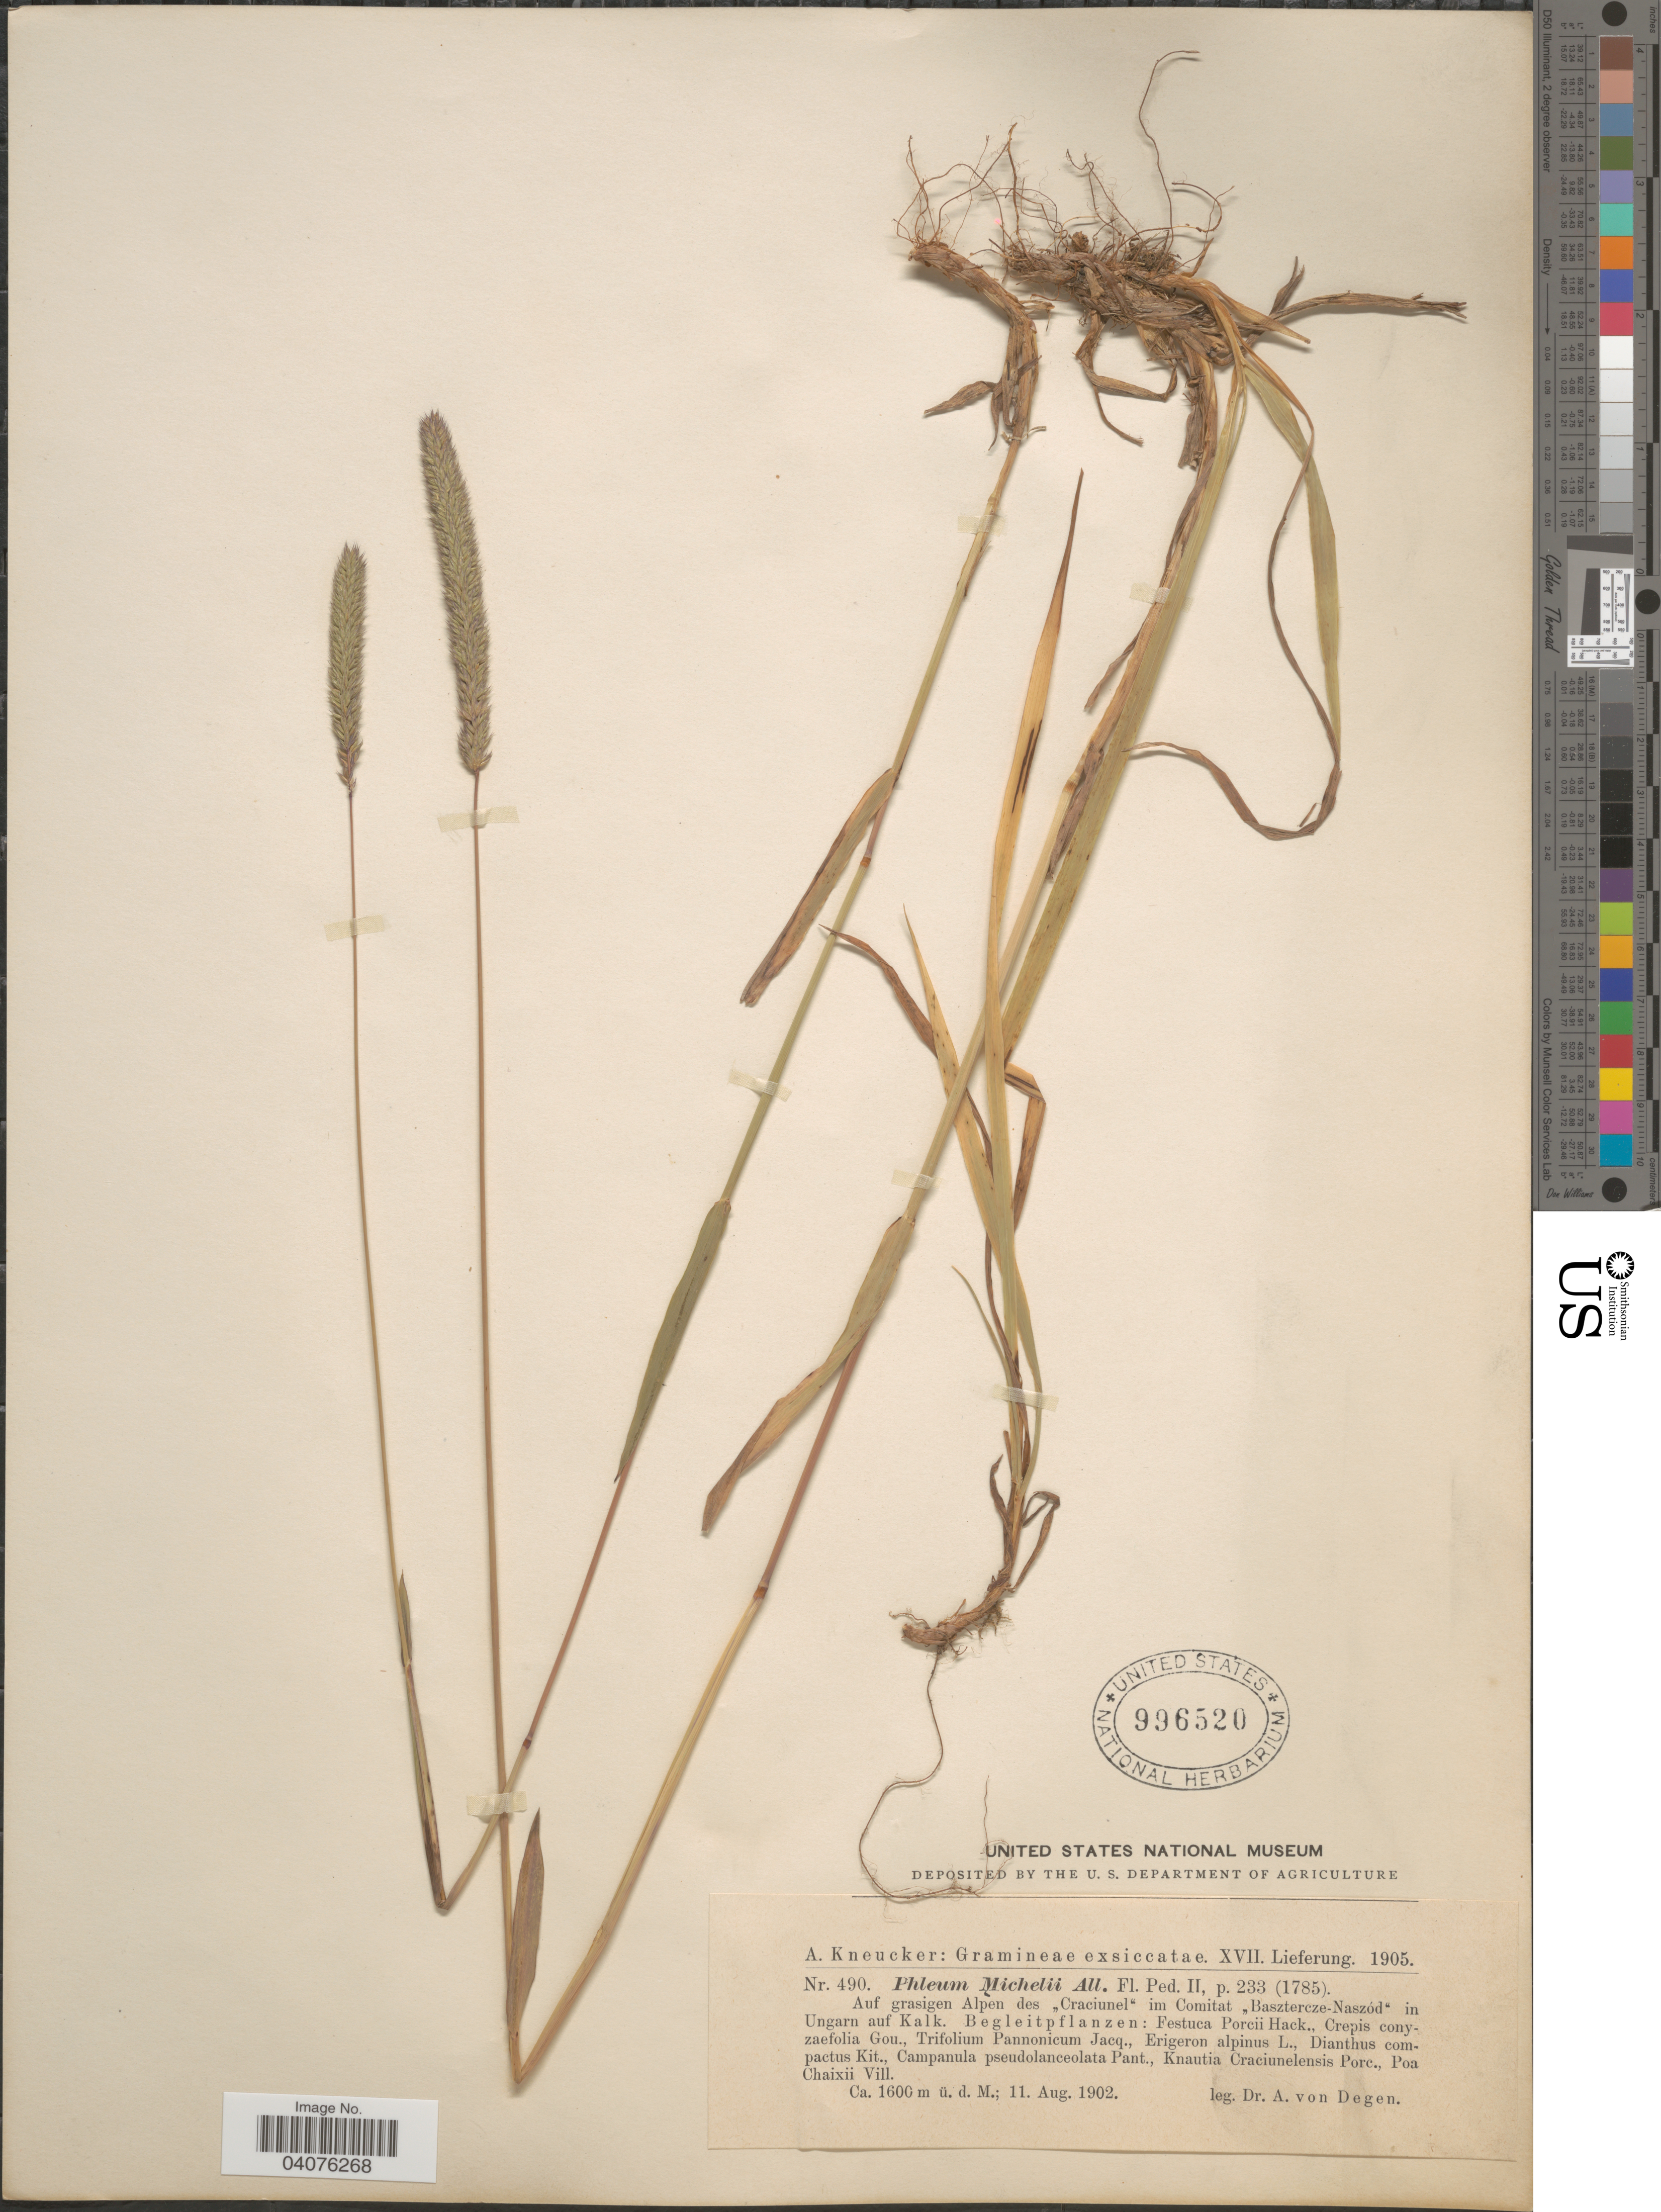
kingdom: Plantae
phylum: Tracheophyta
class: Liliopsida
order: Poales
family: Poaceae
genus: Phleum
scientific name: Phleum michelii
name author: All.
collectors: A. von Degen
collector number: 490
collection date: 1902-08-11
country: Hungary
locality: Auf grasigen Alpen des "Craciunel" im Comitat "Basztercze-Naszód" in Ungarn auf Kalk.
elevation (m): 1600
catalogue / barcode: US 996520